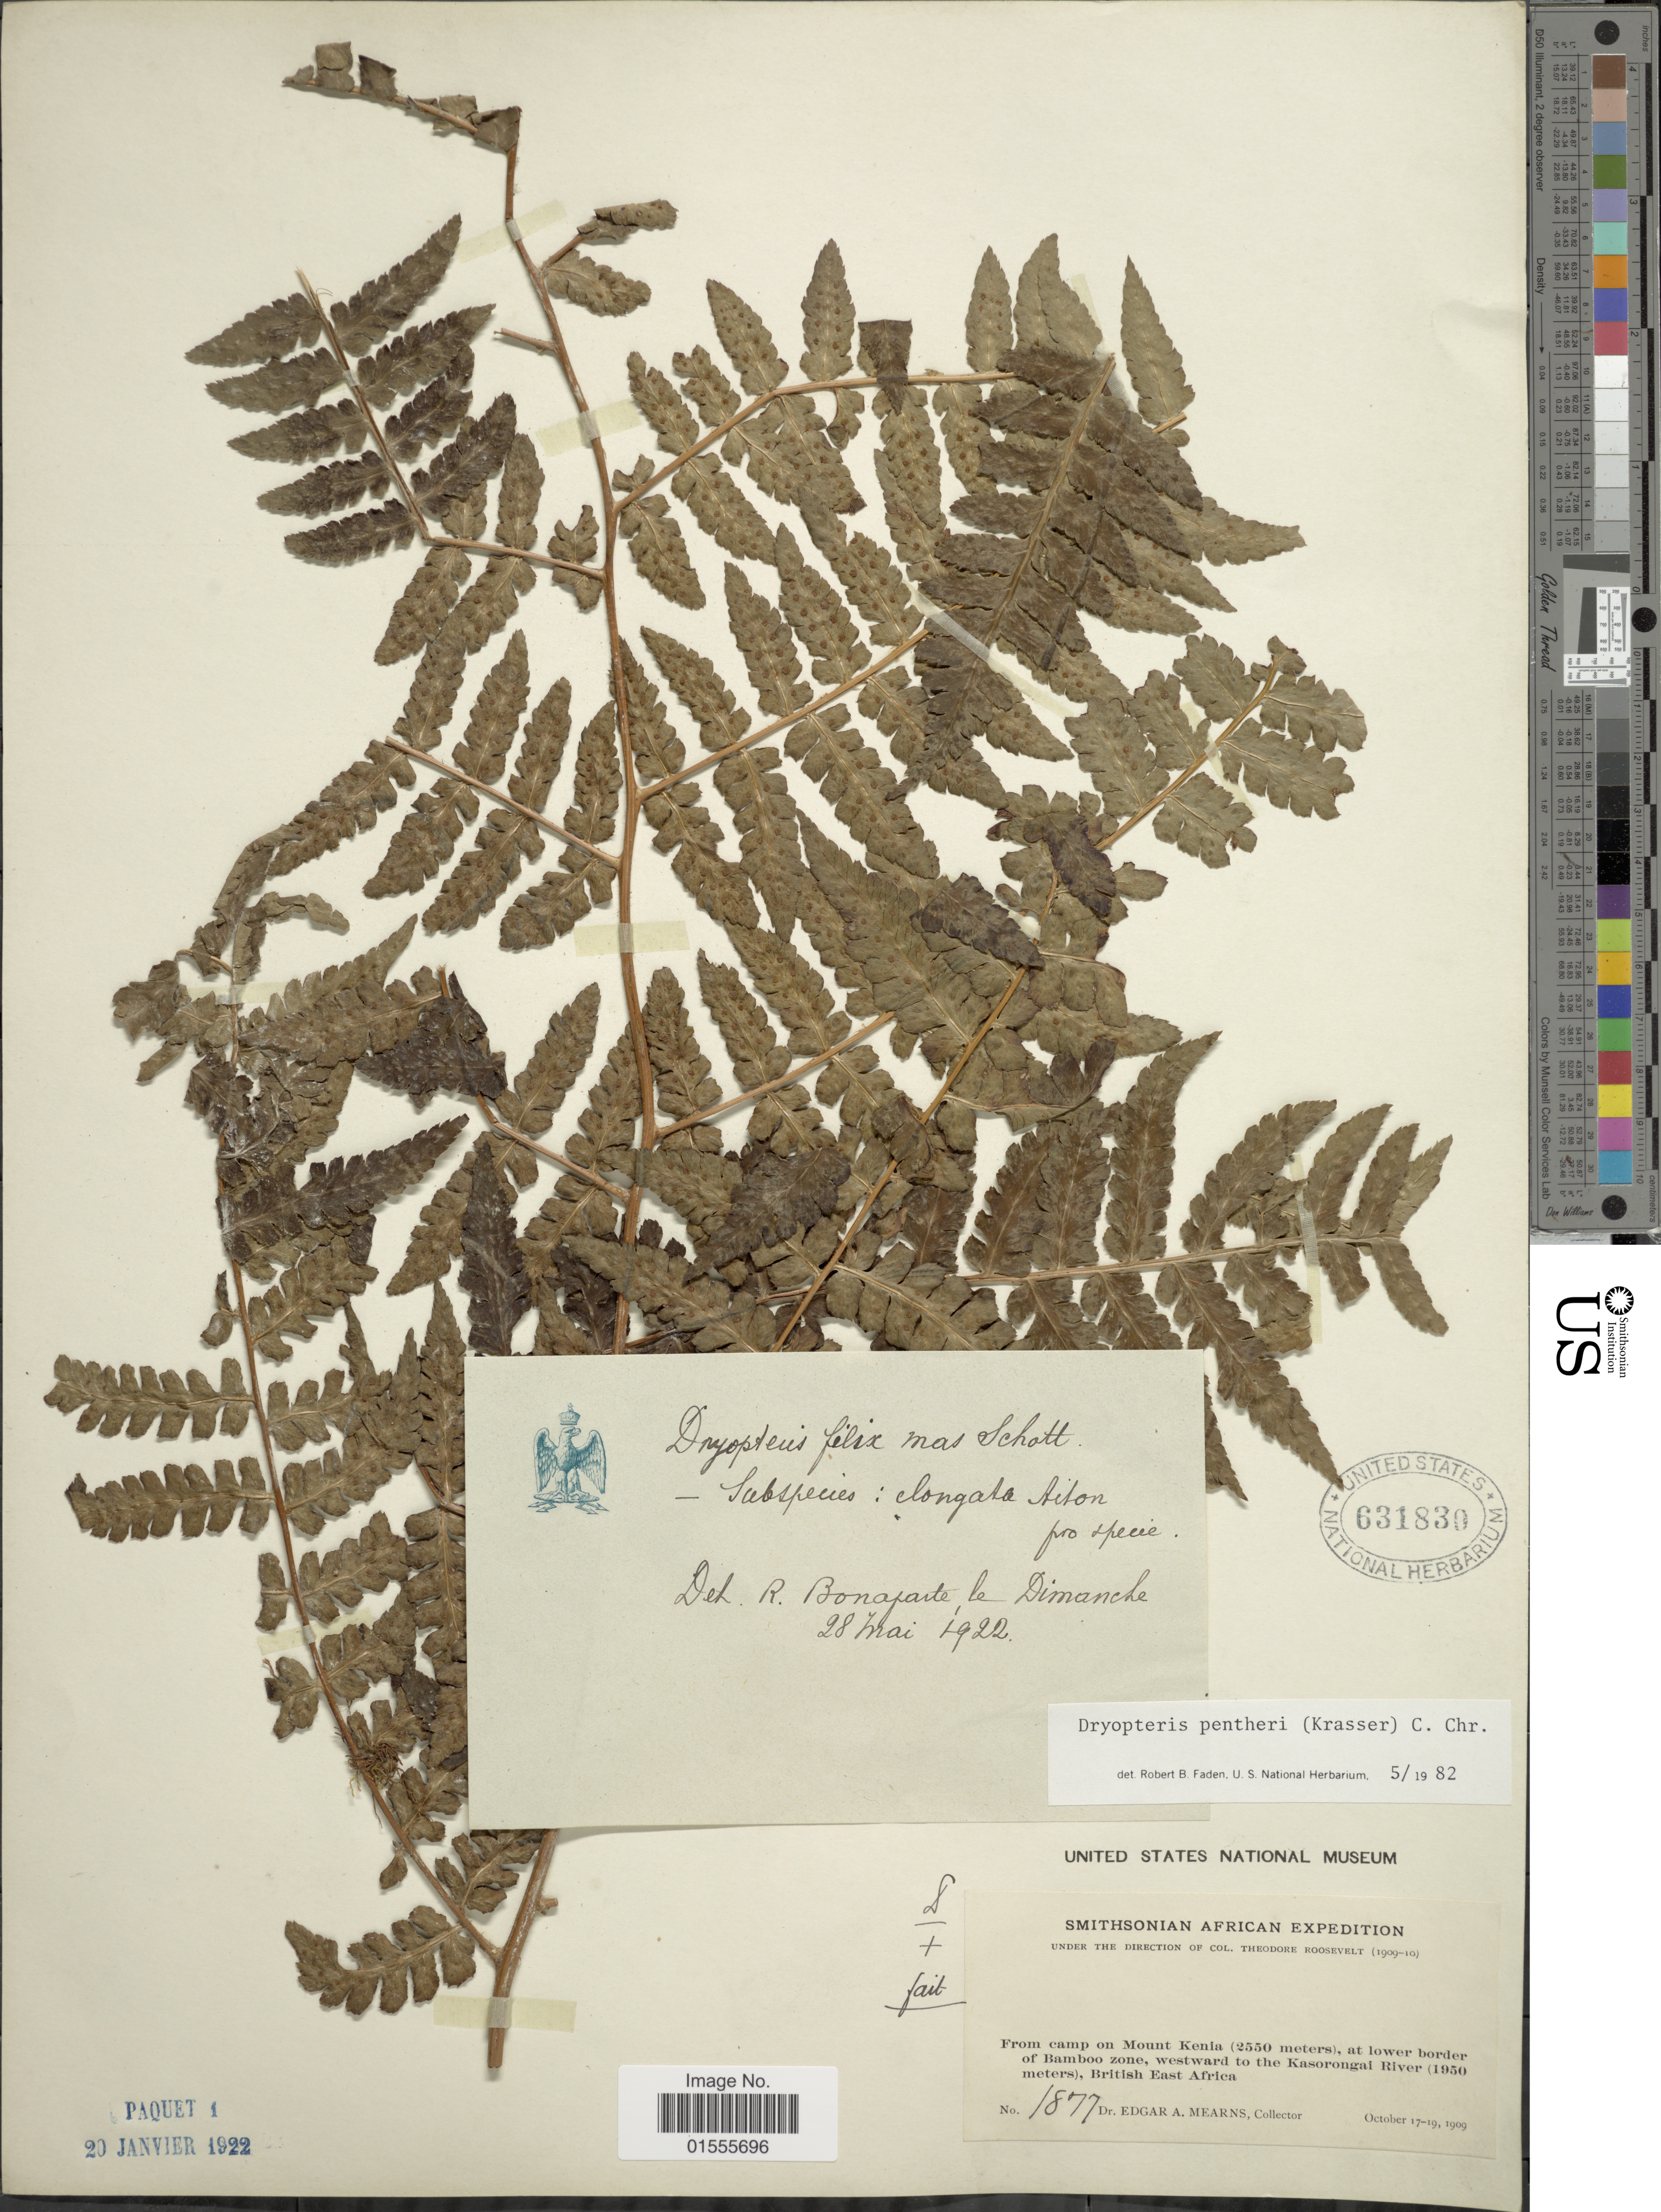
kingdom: Plantae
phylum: Tracheophyta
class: Polypodiopsida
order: Polypodiales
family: Dryopteridaceae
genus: Dryopteris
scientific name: Dryopteris pentheri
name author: (Krasser) C. Chr.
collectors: E. A. Mearns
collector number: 1877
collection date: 1909-10-17/1909-10-19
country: Kenya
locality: From camp on Mount Kenia, at lower border of Bamboo zone, westward to the Kasorongai River, British East Africa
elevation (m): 1950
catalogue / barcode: US 631830